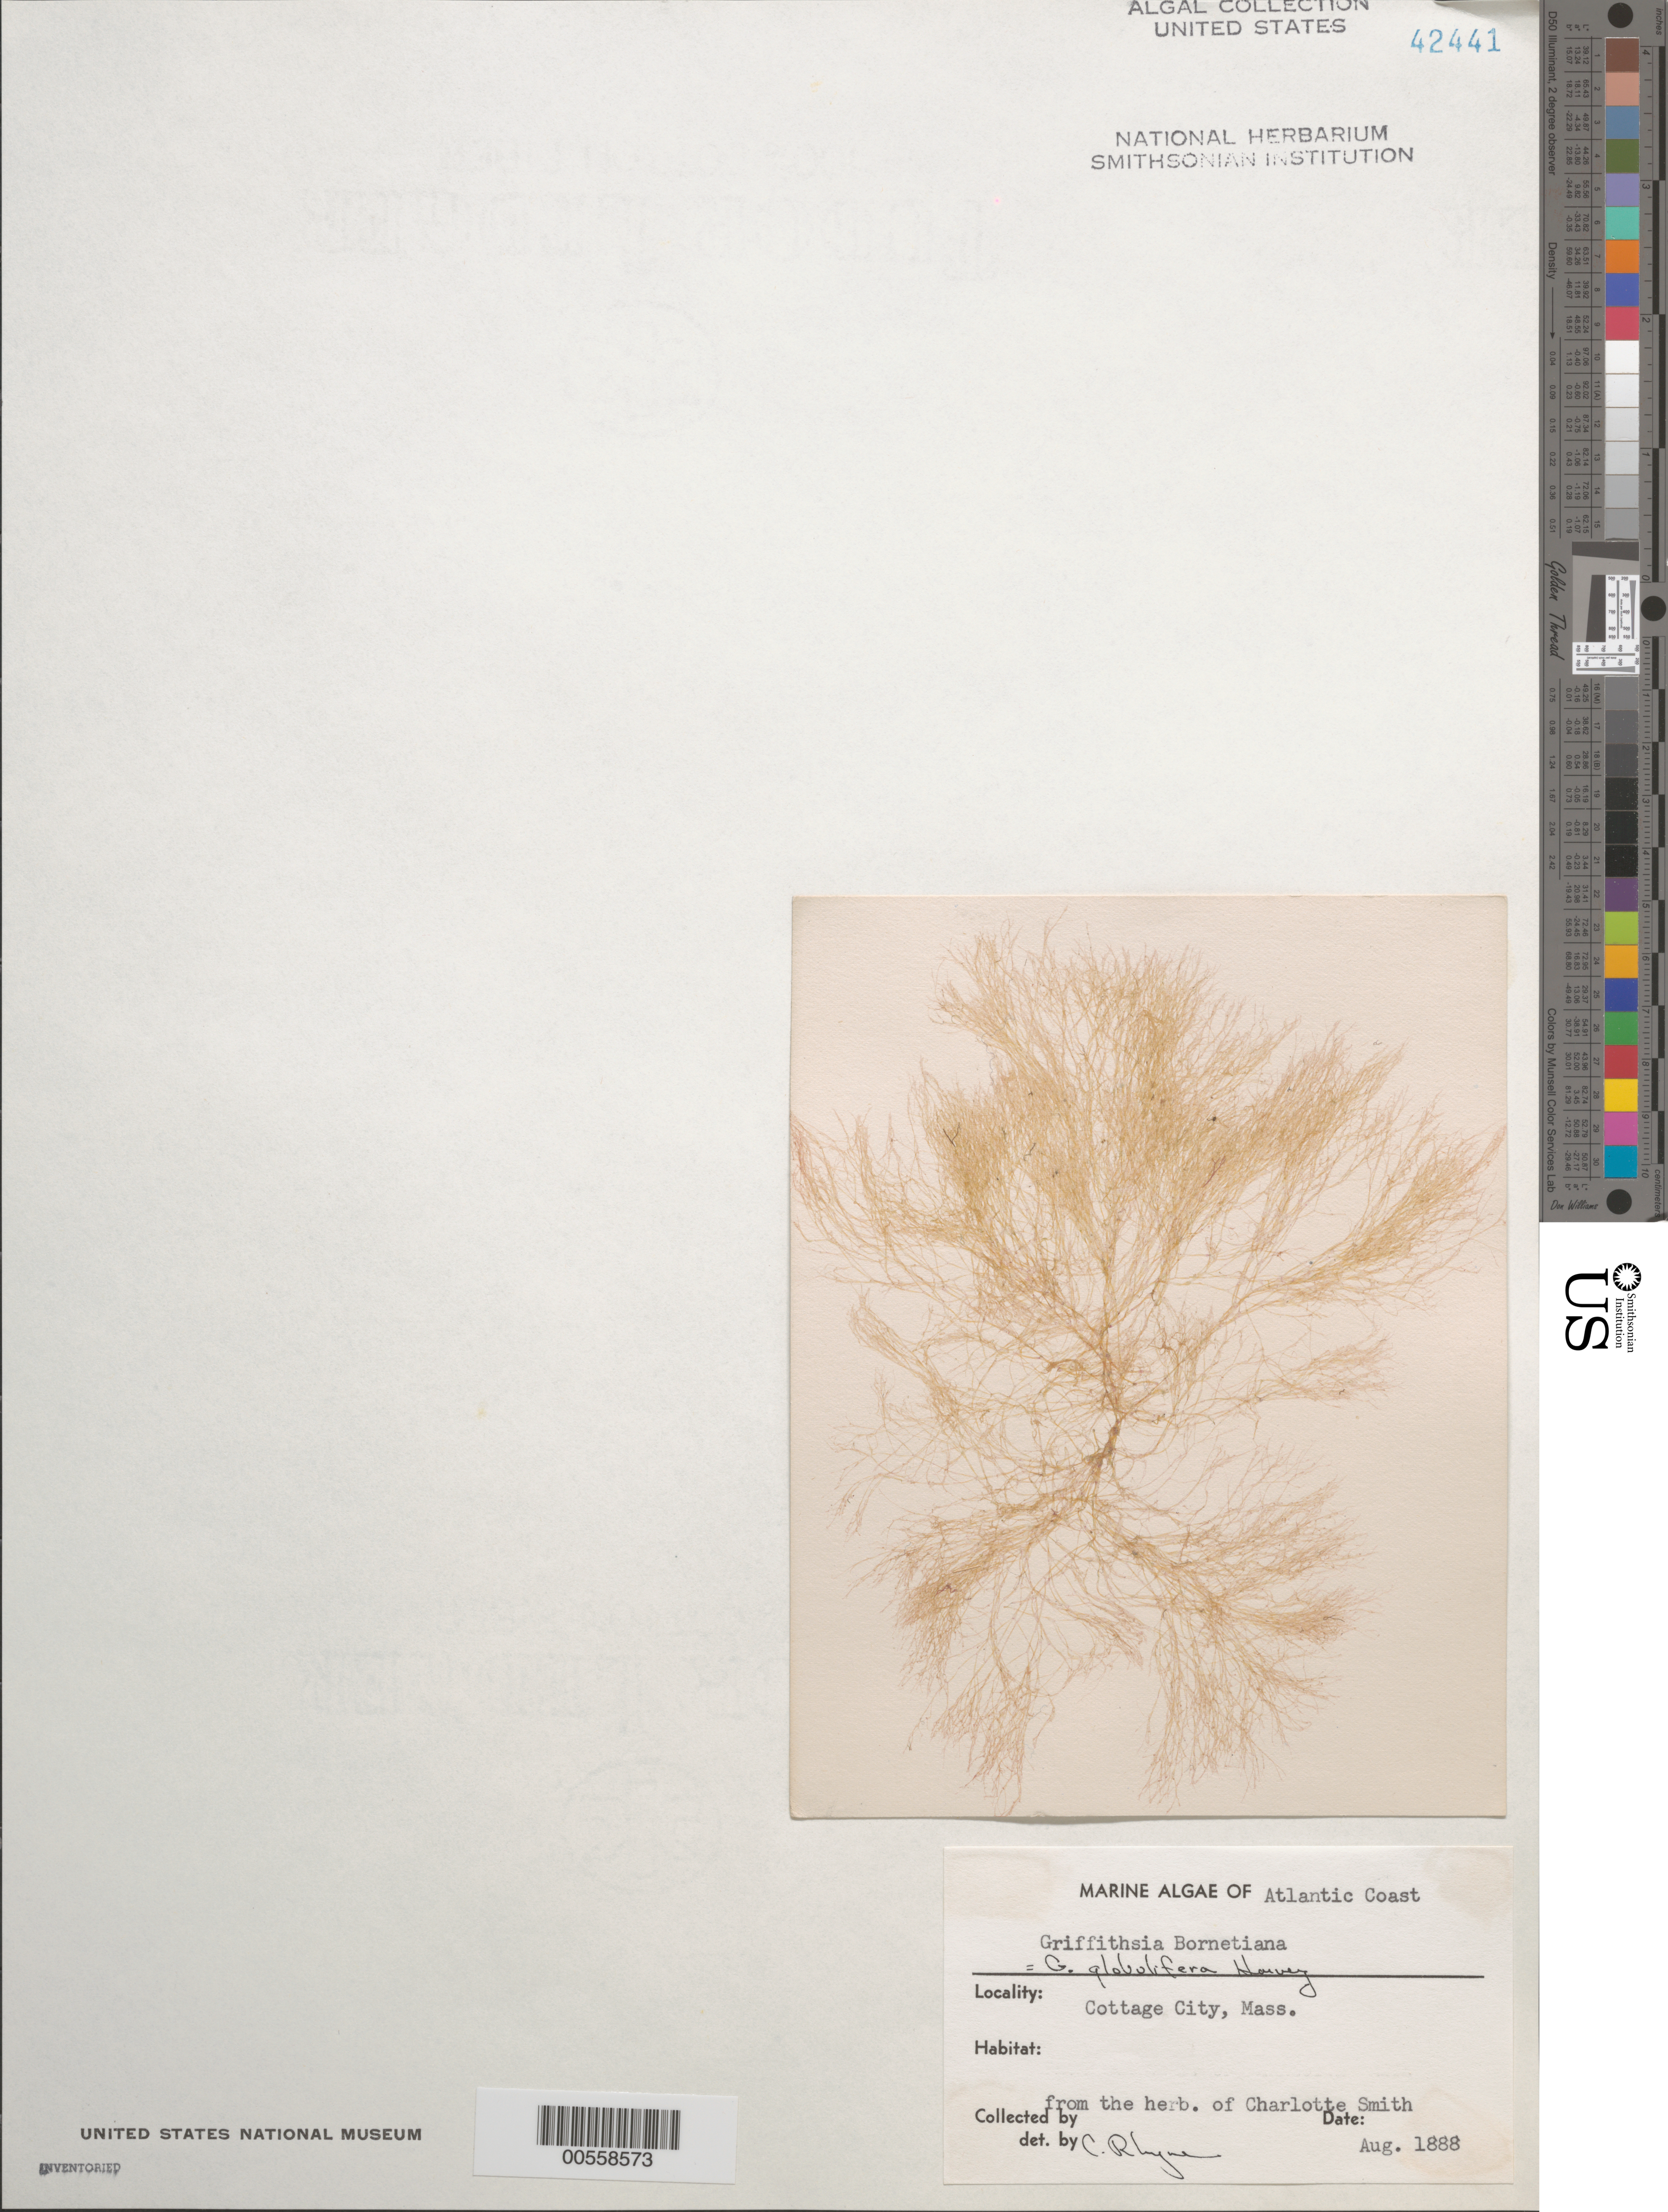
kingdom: Plantae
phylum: Rhodophyta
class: Florideophyceae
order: Ceramiales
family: Wrangeliaceae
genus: Griffithsia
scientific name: Griffithsia globulifera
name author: Harv. ex Kütz.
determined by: Rhyne, C. F.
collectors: Charlotte Smith (herbarium)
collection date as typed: Aug 1888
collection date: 1888-08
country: United States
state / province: Massachusetts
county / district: Dukes County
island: Martha's Vineyard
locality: Cottage City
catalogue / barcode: US 42441